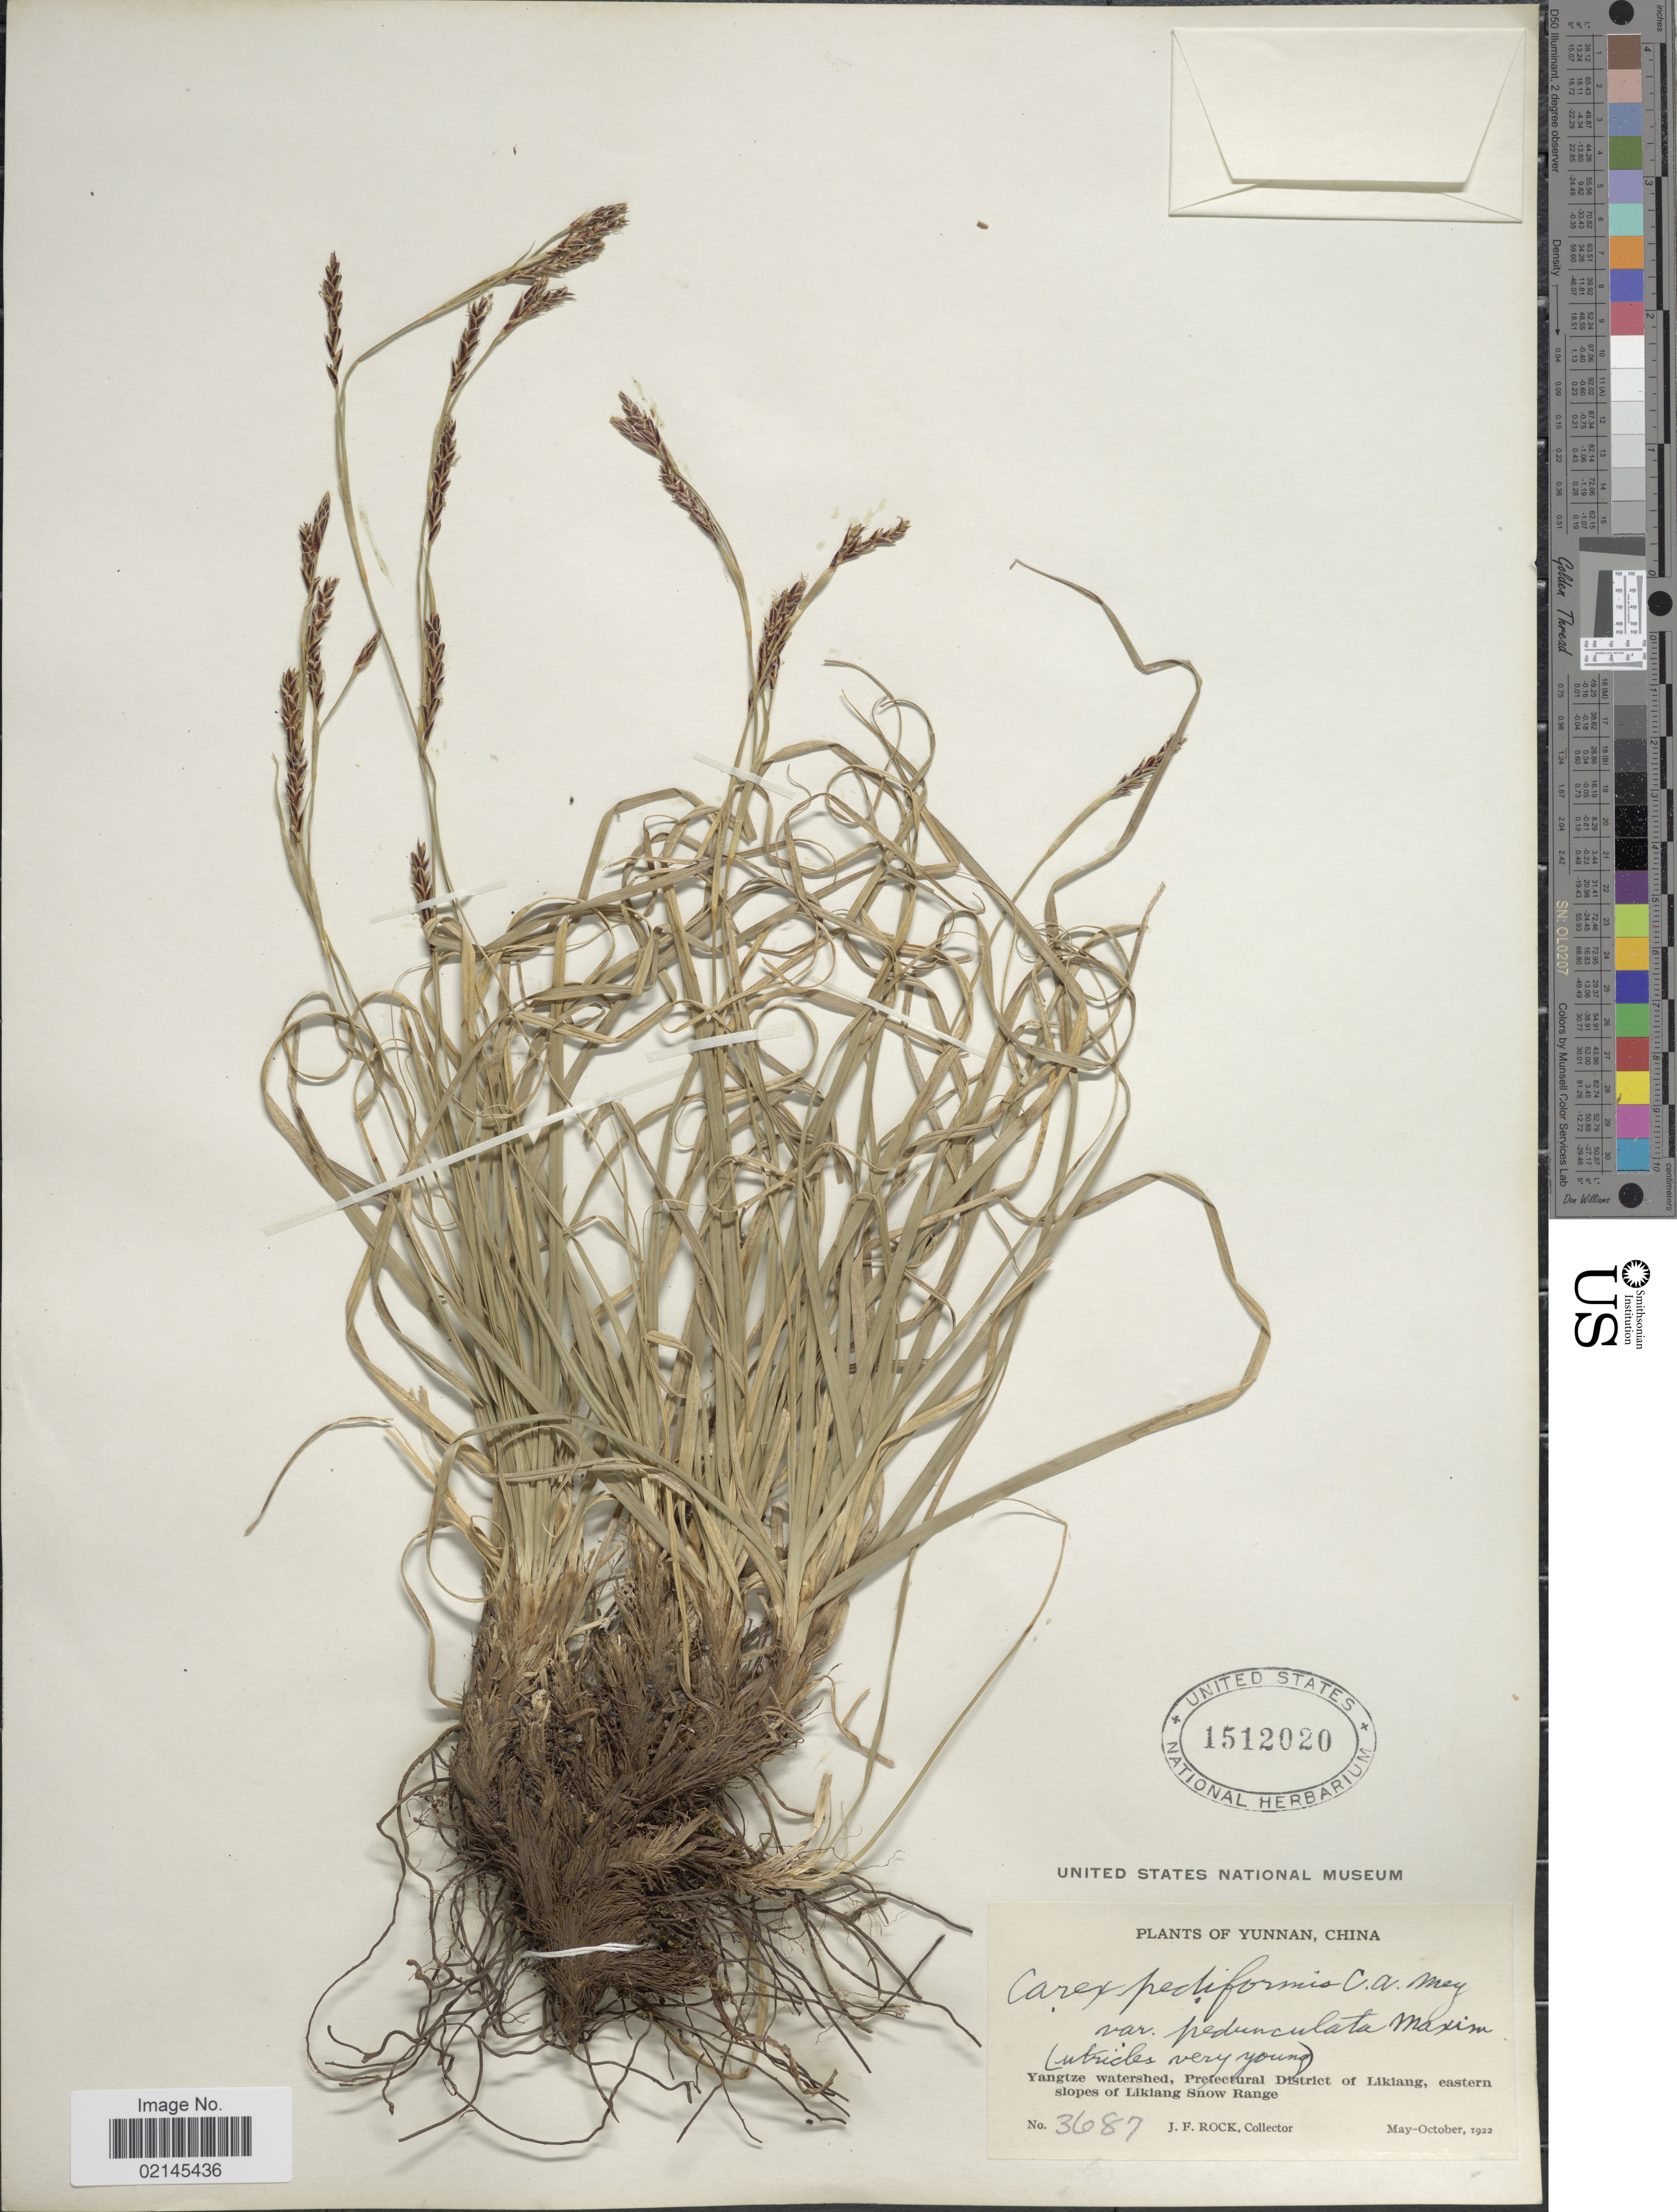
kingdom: Plantae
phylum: Tracheophyta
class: Liliopsida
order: Poales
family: Cyperaceae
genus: Carex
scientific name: Carex pediformis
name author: C.A. Mey.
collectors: J. Rock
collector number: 3687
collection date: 1922-05/1922-10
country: China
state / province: Yunnan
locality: Yangtze watershed, Prefectural District of Likiang, eastern slopes of Likiang Snow Range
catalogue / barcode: US 1512020